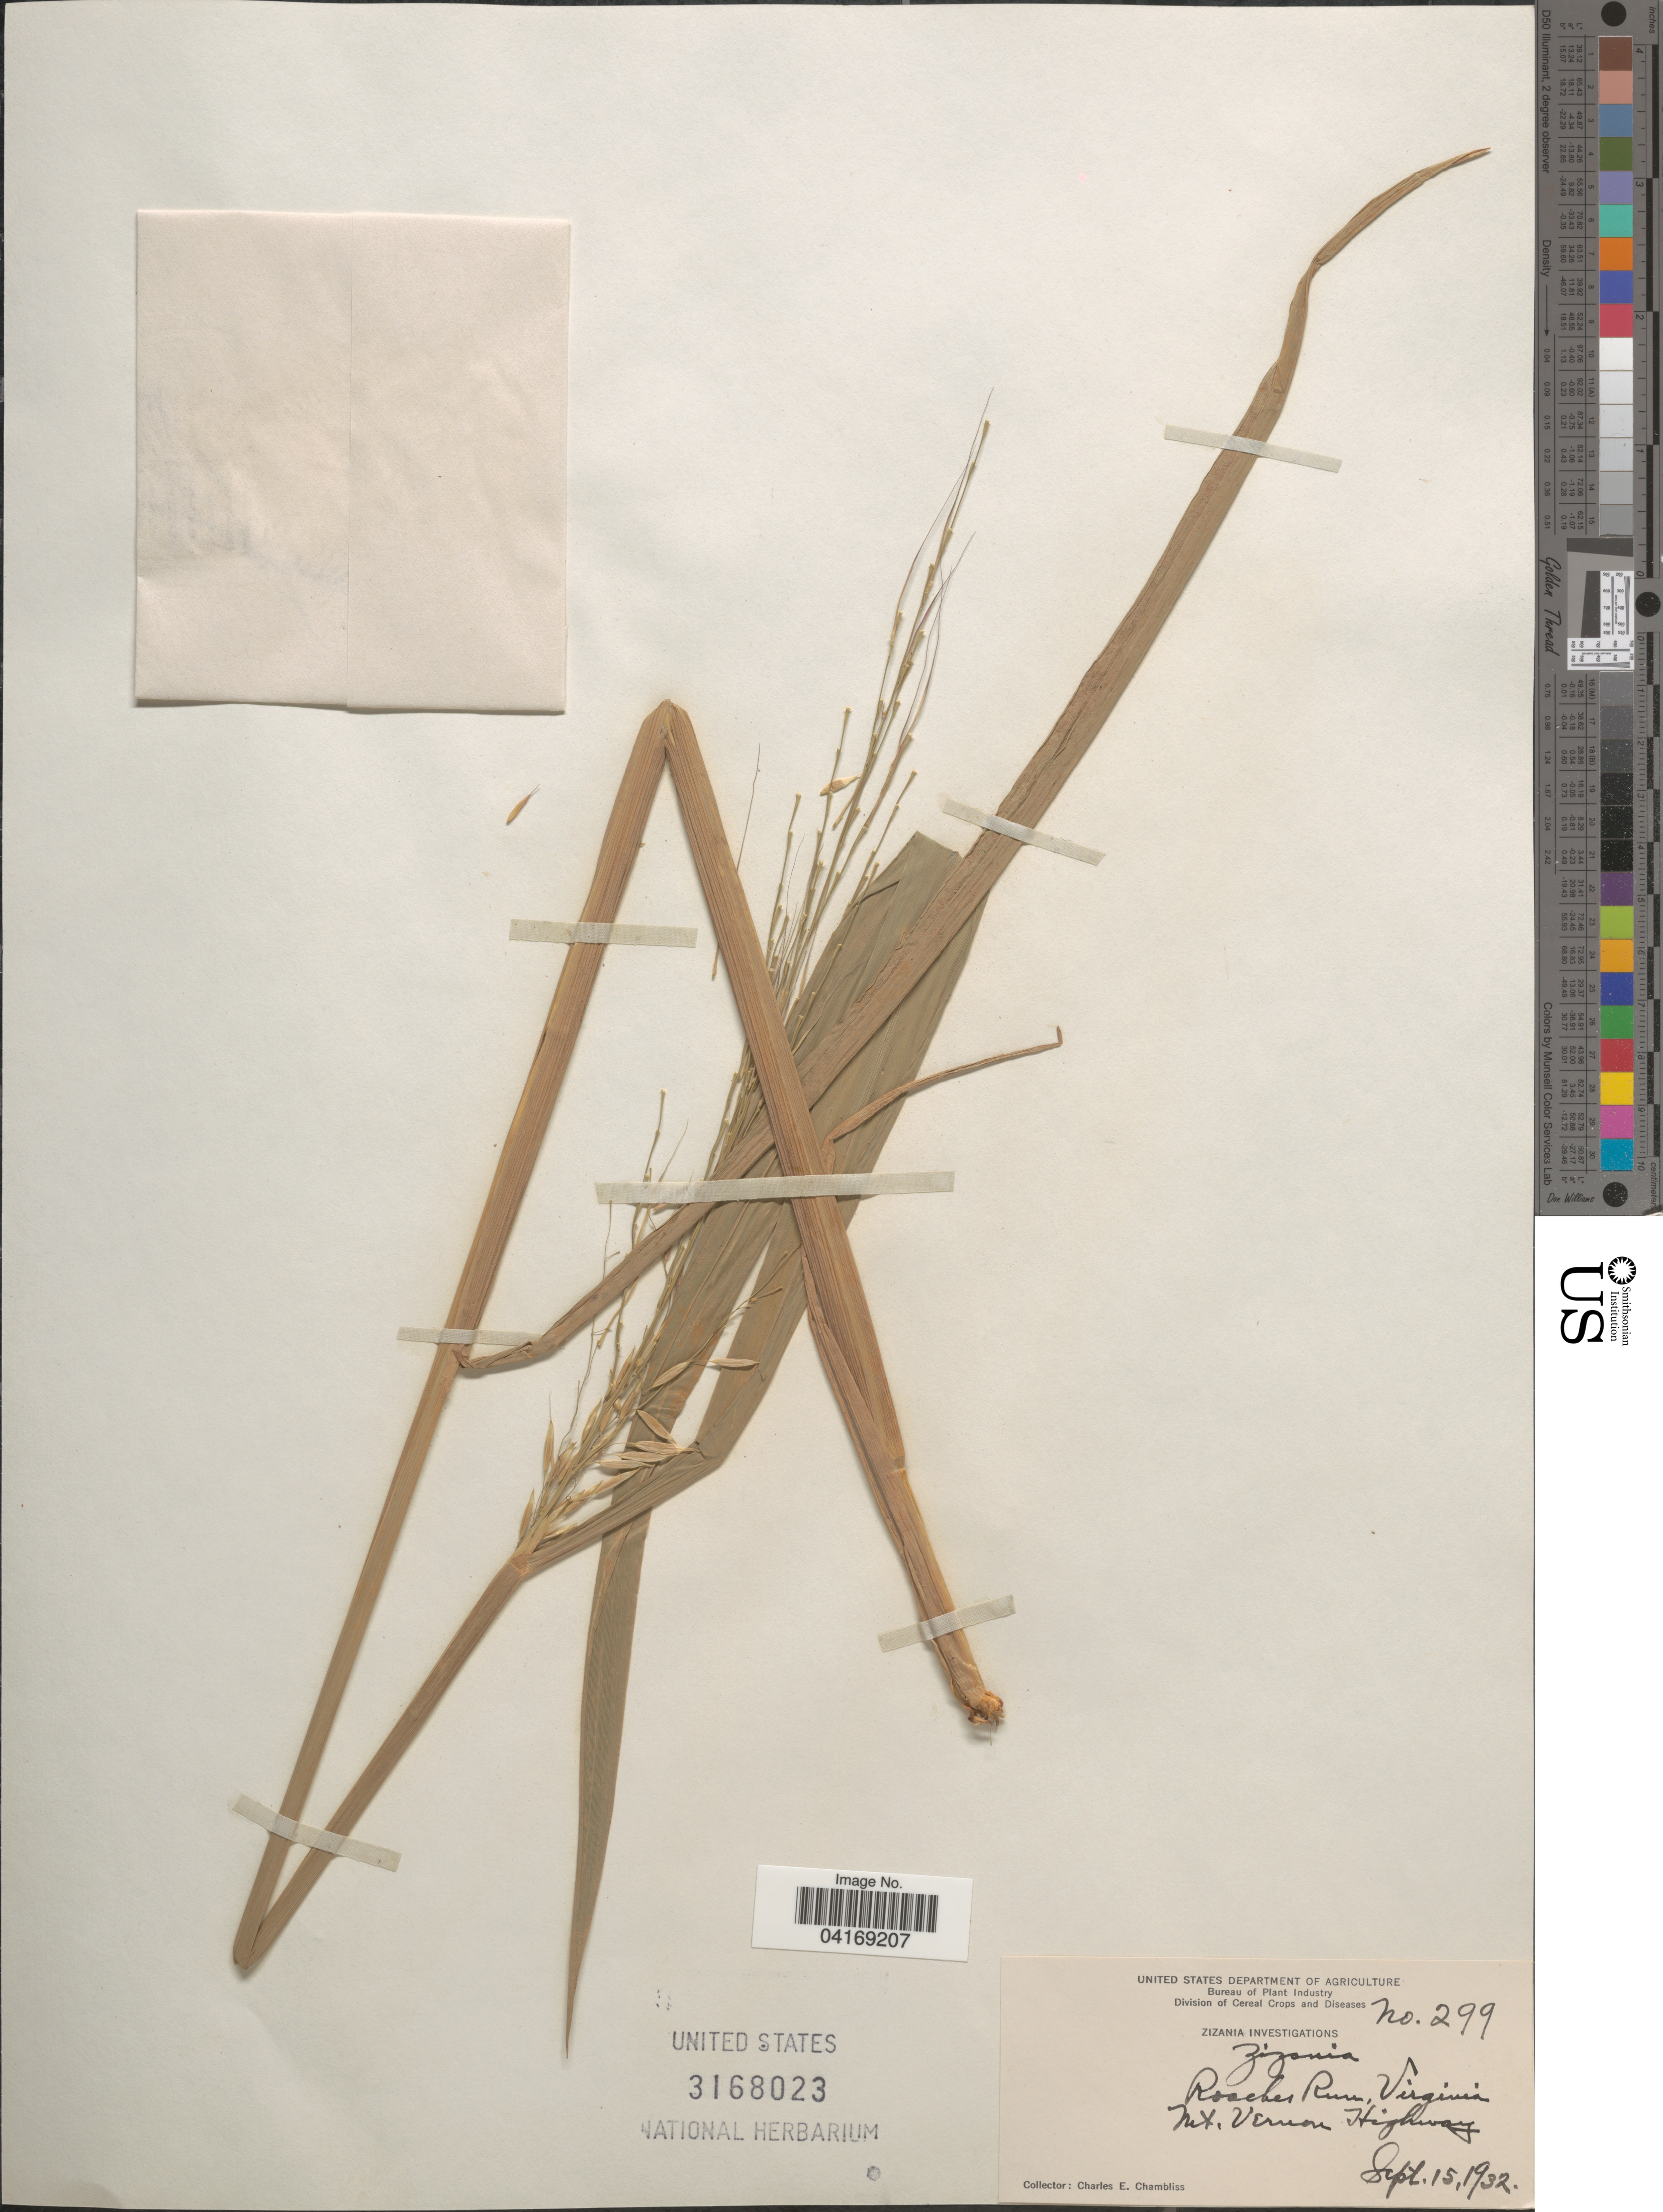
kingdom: Plantae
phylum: Tracheophyta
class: Liliopsida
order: Poales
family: Poaceae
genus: Zizania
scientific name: Zizania sp.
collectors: C. Chambliss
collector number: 299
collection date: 1932-09-15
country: United States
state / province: Virginia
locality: Roaches Run, Mt. Vernon Highway.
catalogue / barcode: US 3168023